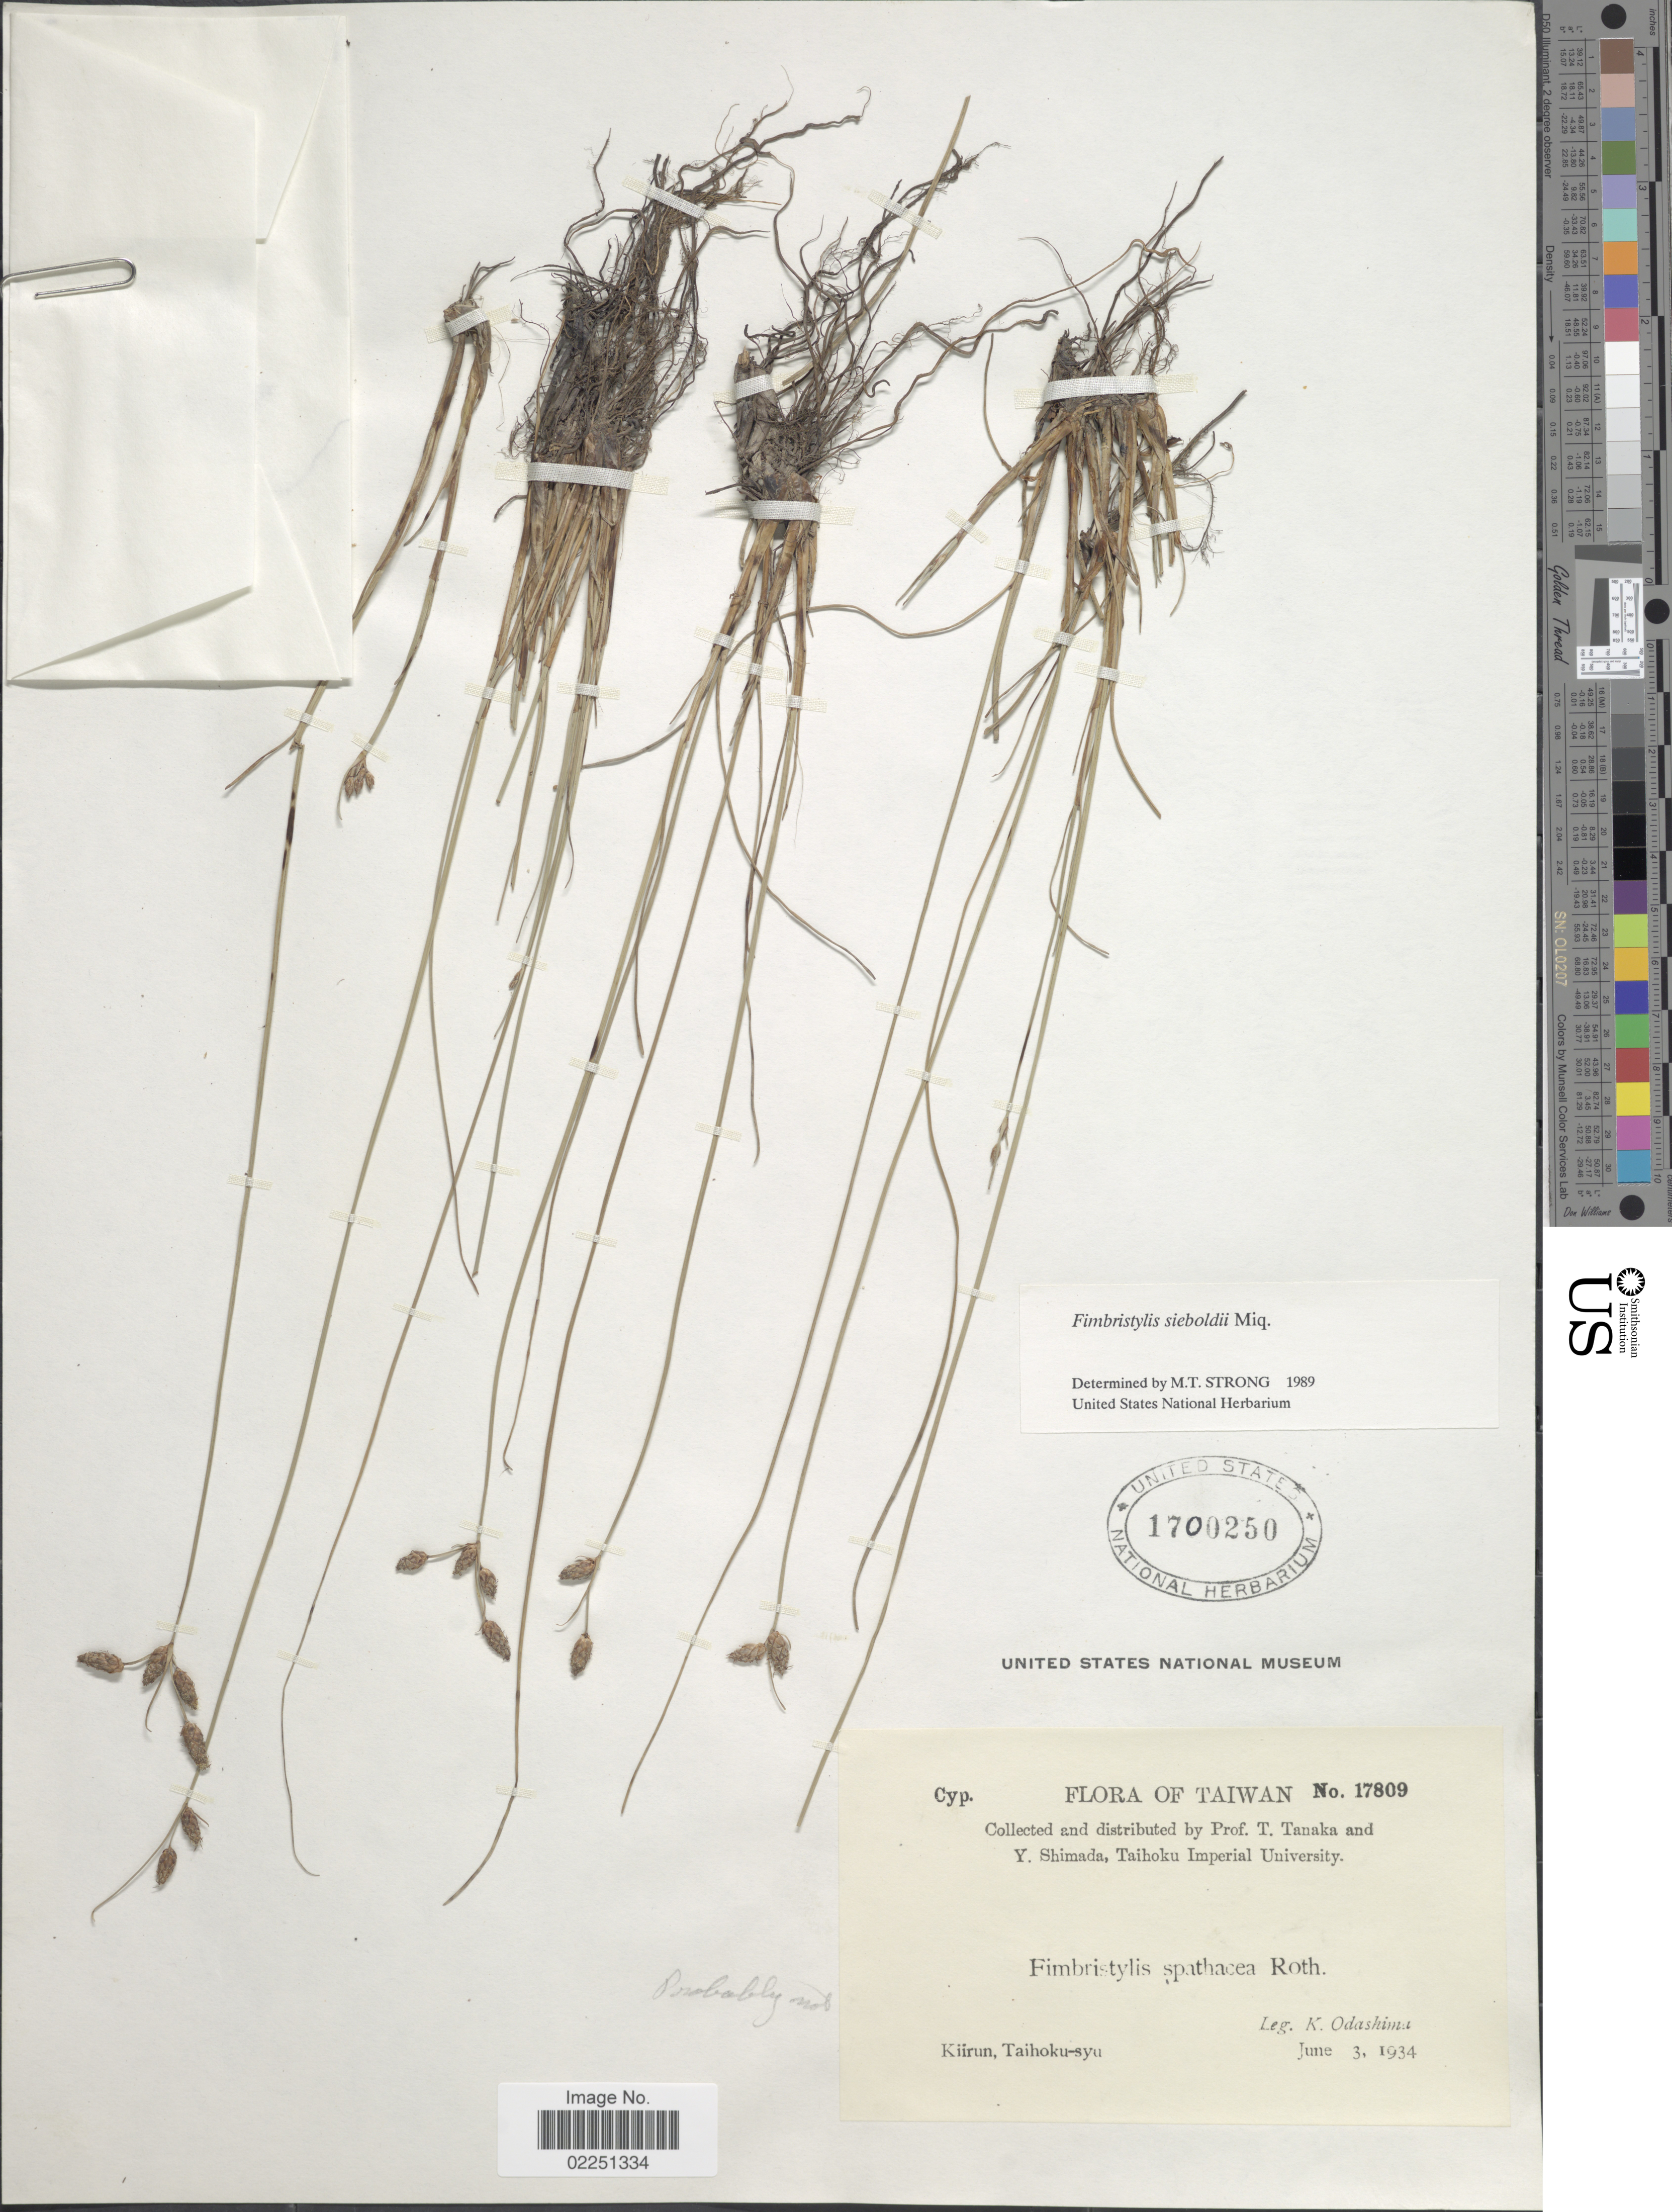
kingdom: Plantae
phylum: Tracheophyta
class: Liliopsida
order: Poales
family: Cyperaceae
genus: Fimbristylis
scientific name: Fimbristylis sieboldii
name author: Miq. ex Franch. & Sav.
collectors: K. Odashima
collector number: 17809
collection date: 1934-06-03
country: Taiwan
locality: Kiirun, Taihoku-syu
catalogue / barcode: US 1700250